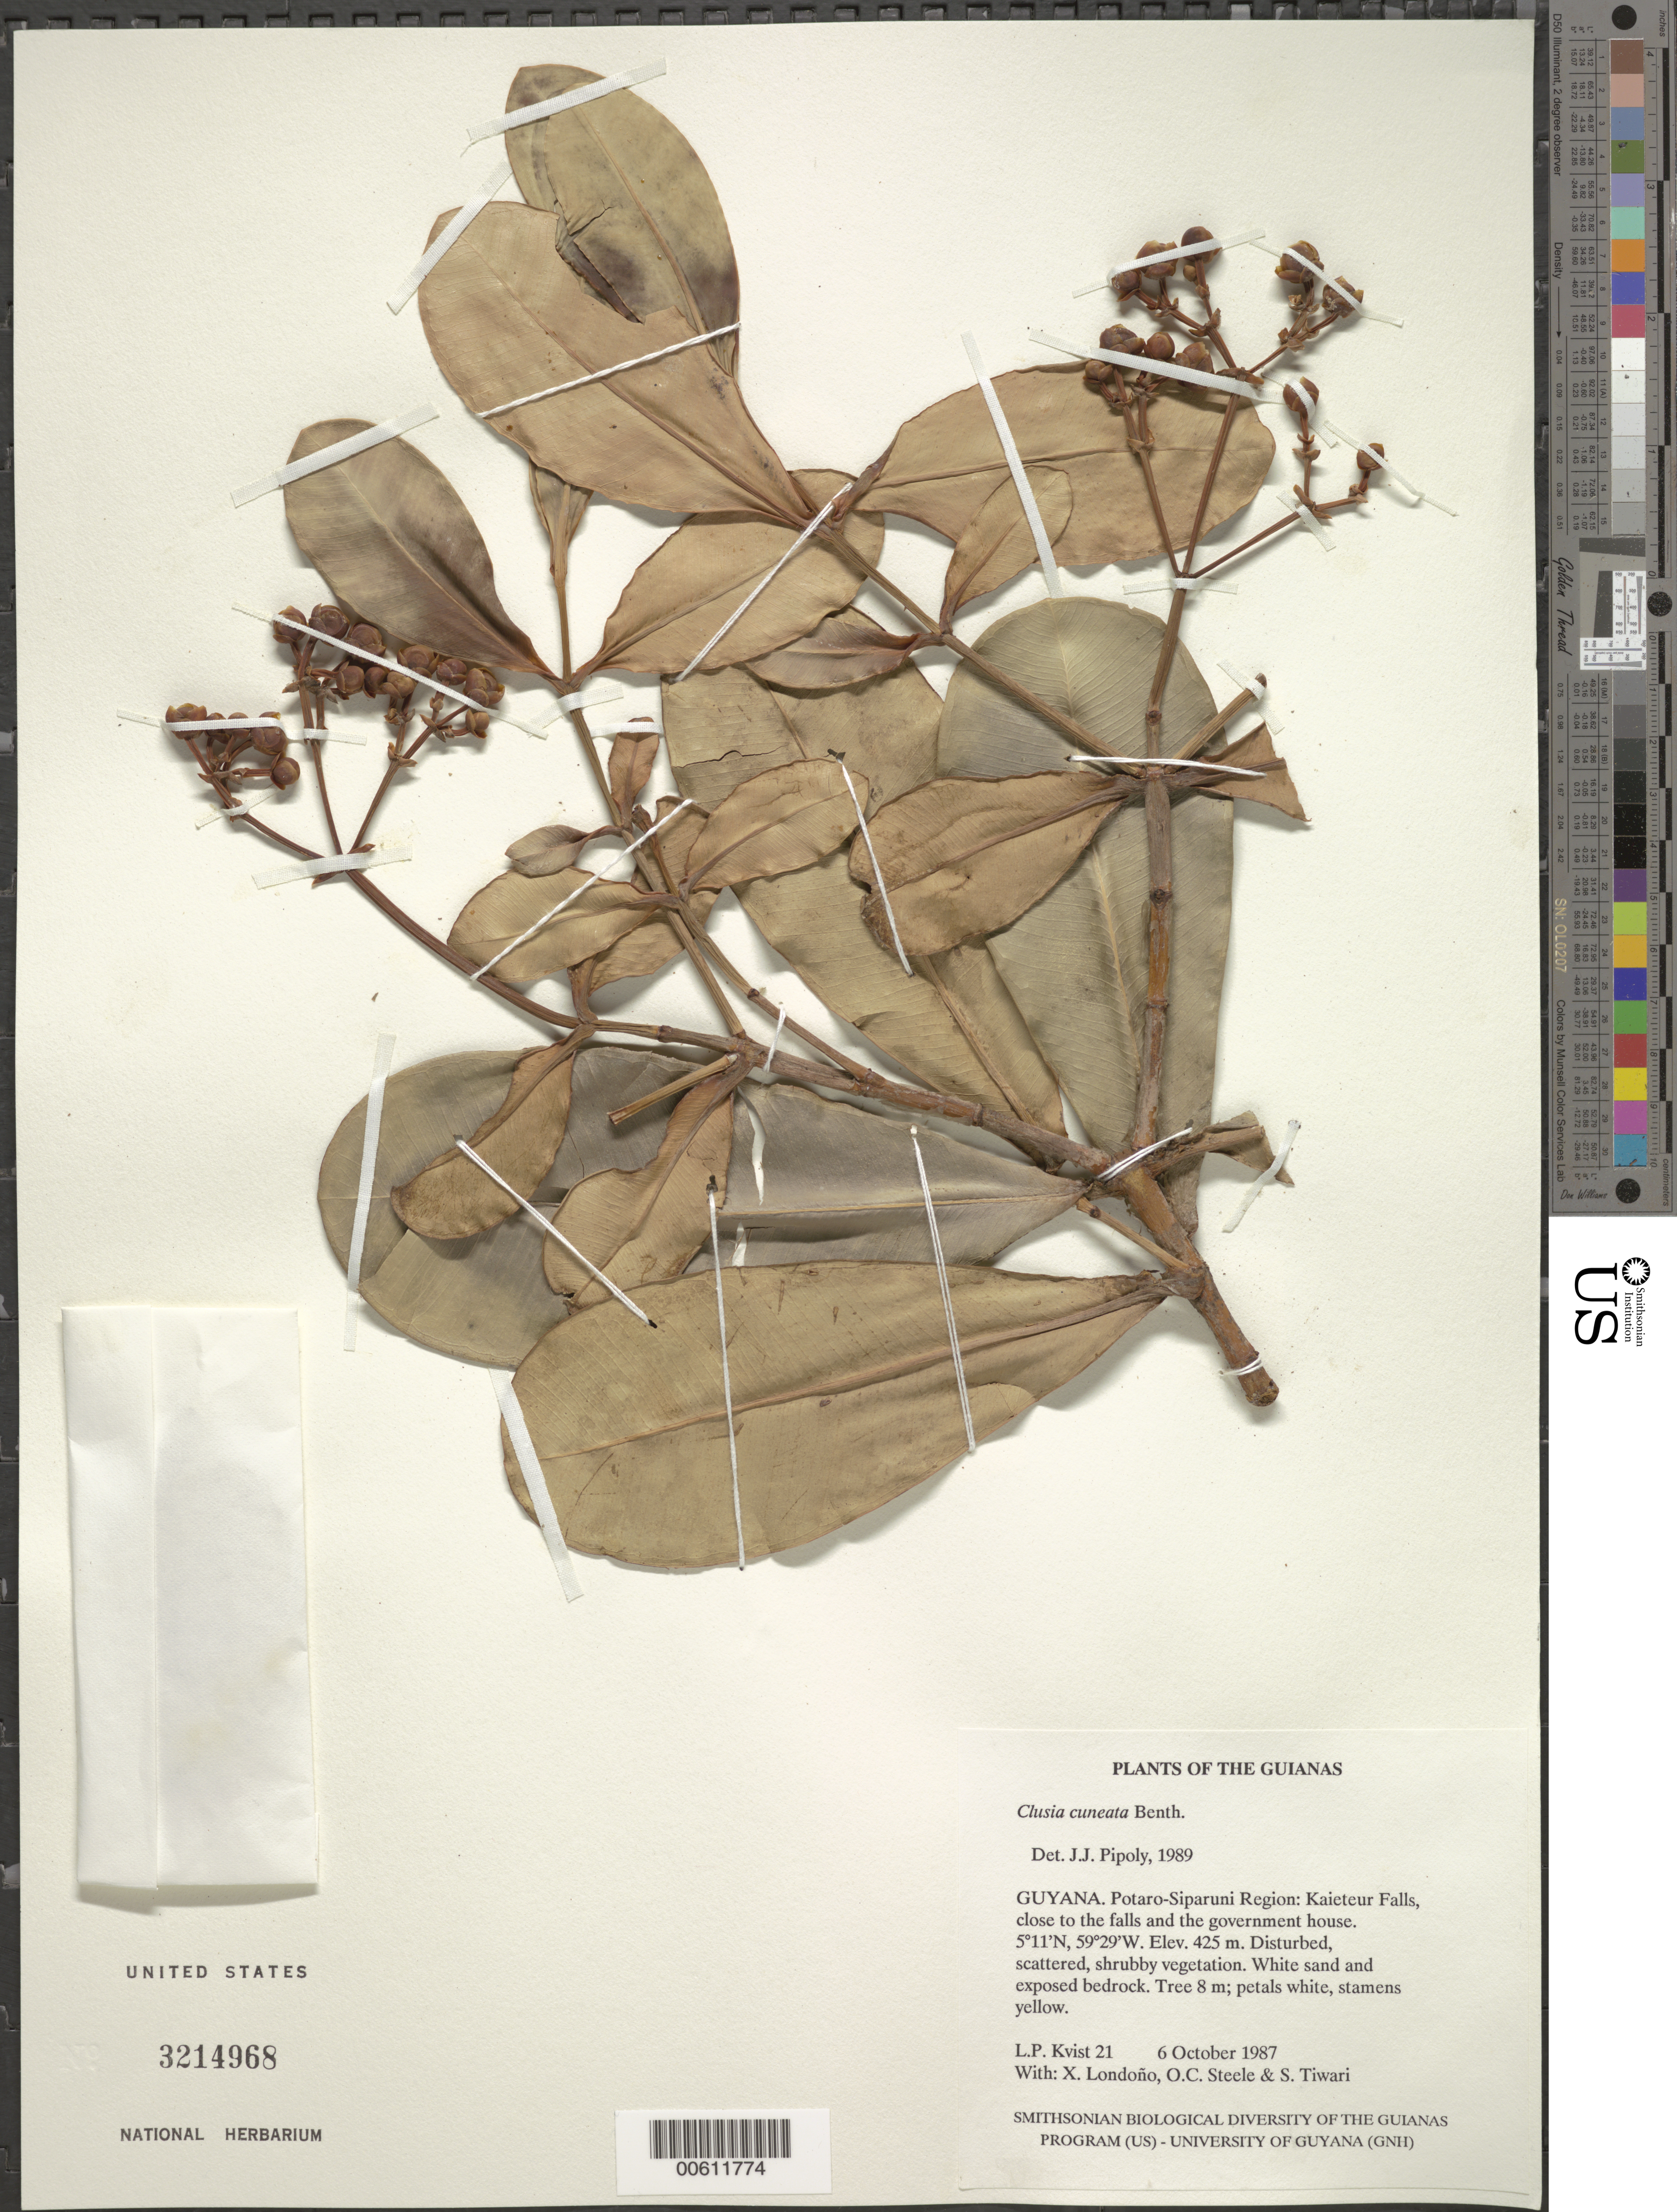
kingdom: Plantae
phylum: Tracheophyta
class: Magnoliopsida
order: Malpighiales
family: Clusiaceae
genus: Clusia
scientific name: Clusia cuneata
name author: Benth.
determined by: Pipoly, J. J., III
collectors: L. P. Kvist, X. Londoño, O. C. Steele & S. Tiwari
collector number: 21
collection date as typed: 6 October 1987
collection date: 1987-10-06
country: Guyana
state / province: Potaro-Siparuni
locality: Kaieteur Falls, close to the falls and the government house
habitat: Disturbed, scattered, shrubby vegetation. White sand and exposed bedrock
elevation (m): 425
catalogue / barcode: US 3214968